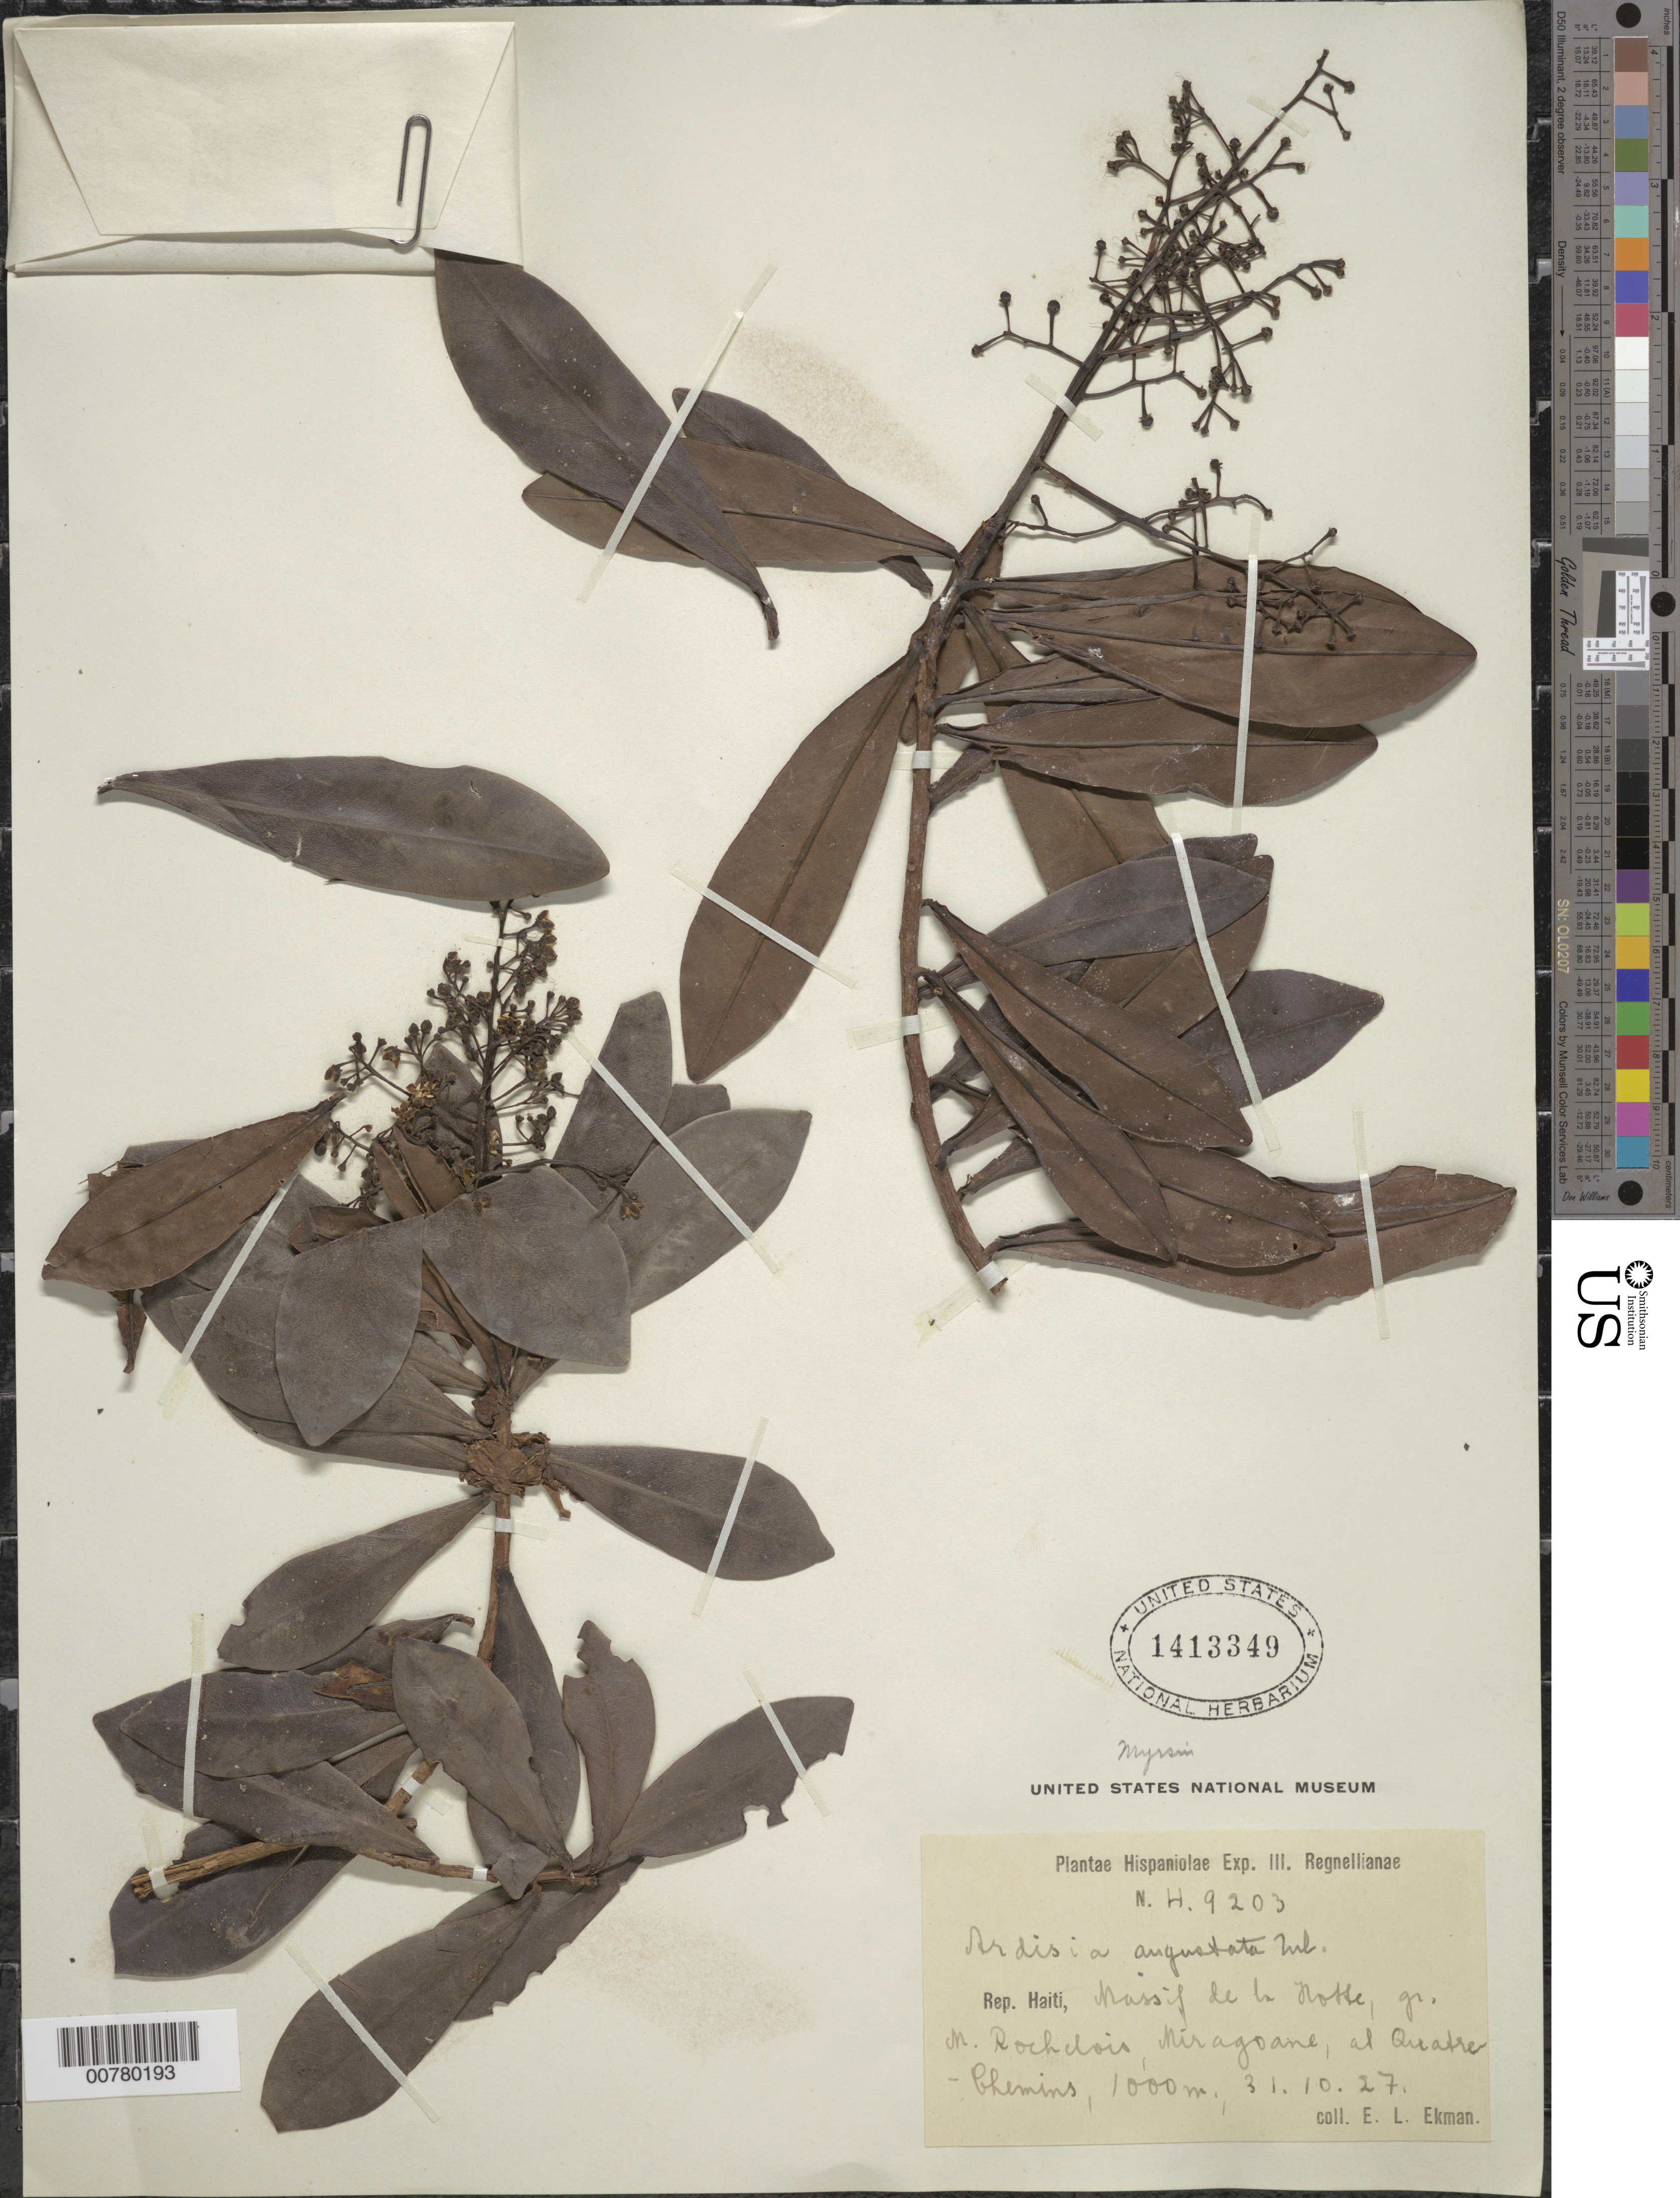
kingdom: Plantae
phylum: Tracheophyta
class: Magnoliopsida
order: Ericales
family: Primulaceae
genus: Ardisia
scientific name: Ardisia angustata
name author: Urb.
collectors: E. L. Ekman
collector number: H 9203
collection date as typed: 31 Oct 1927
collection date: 1927-10-31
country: Haiti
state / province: Grand'Anse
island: Hispaniola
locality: Massif de la Hotte, gr. M. Rochelois, Miragoane, at Quatre-Chemins.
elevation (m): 1000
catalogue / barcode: US 1413349